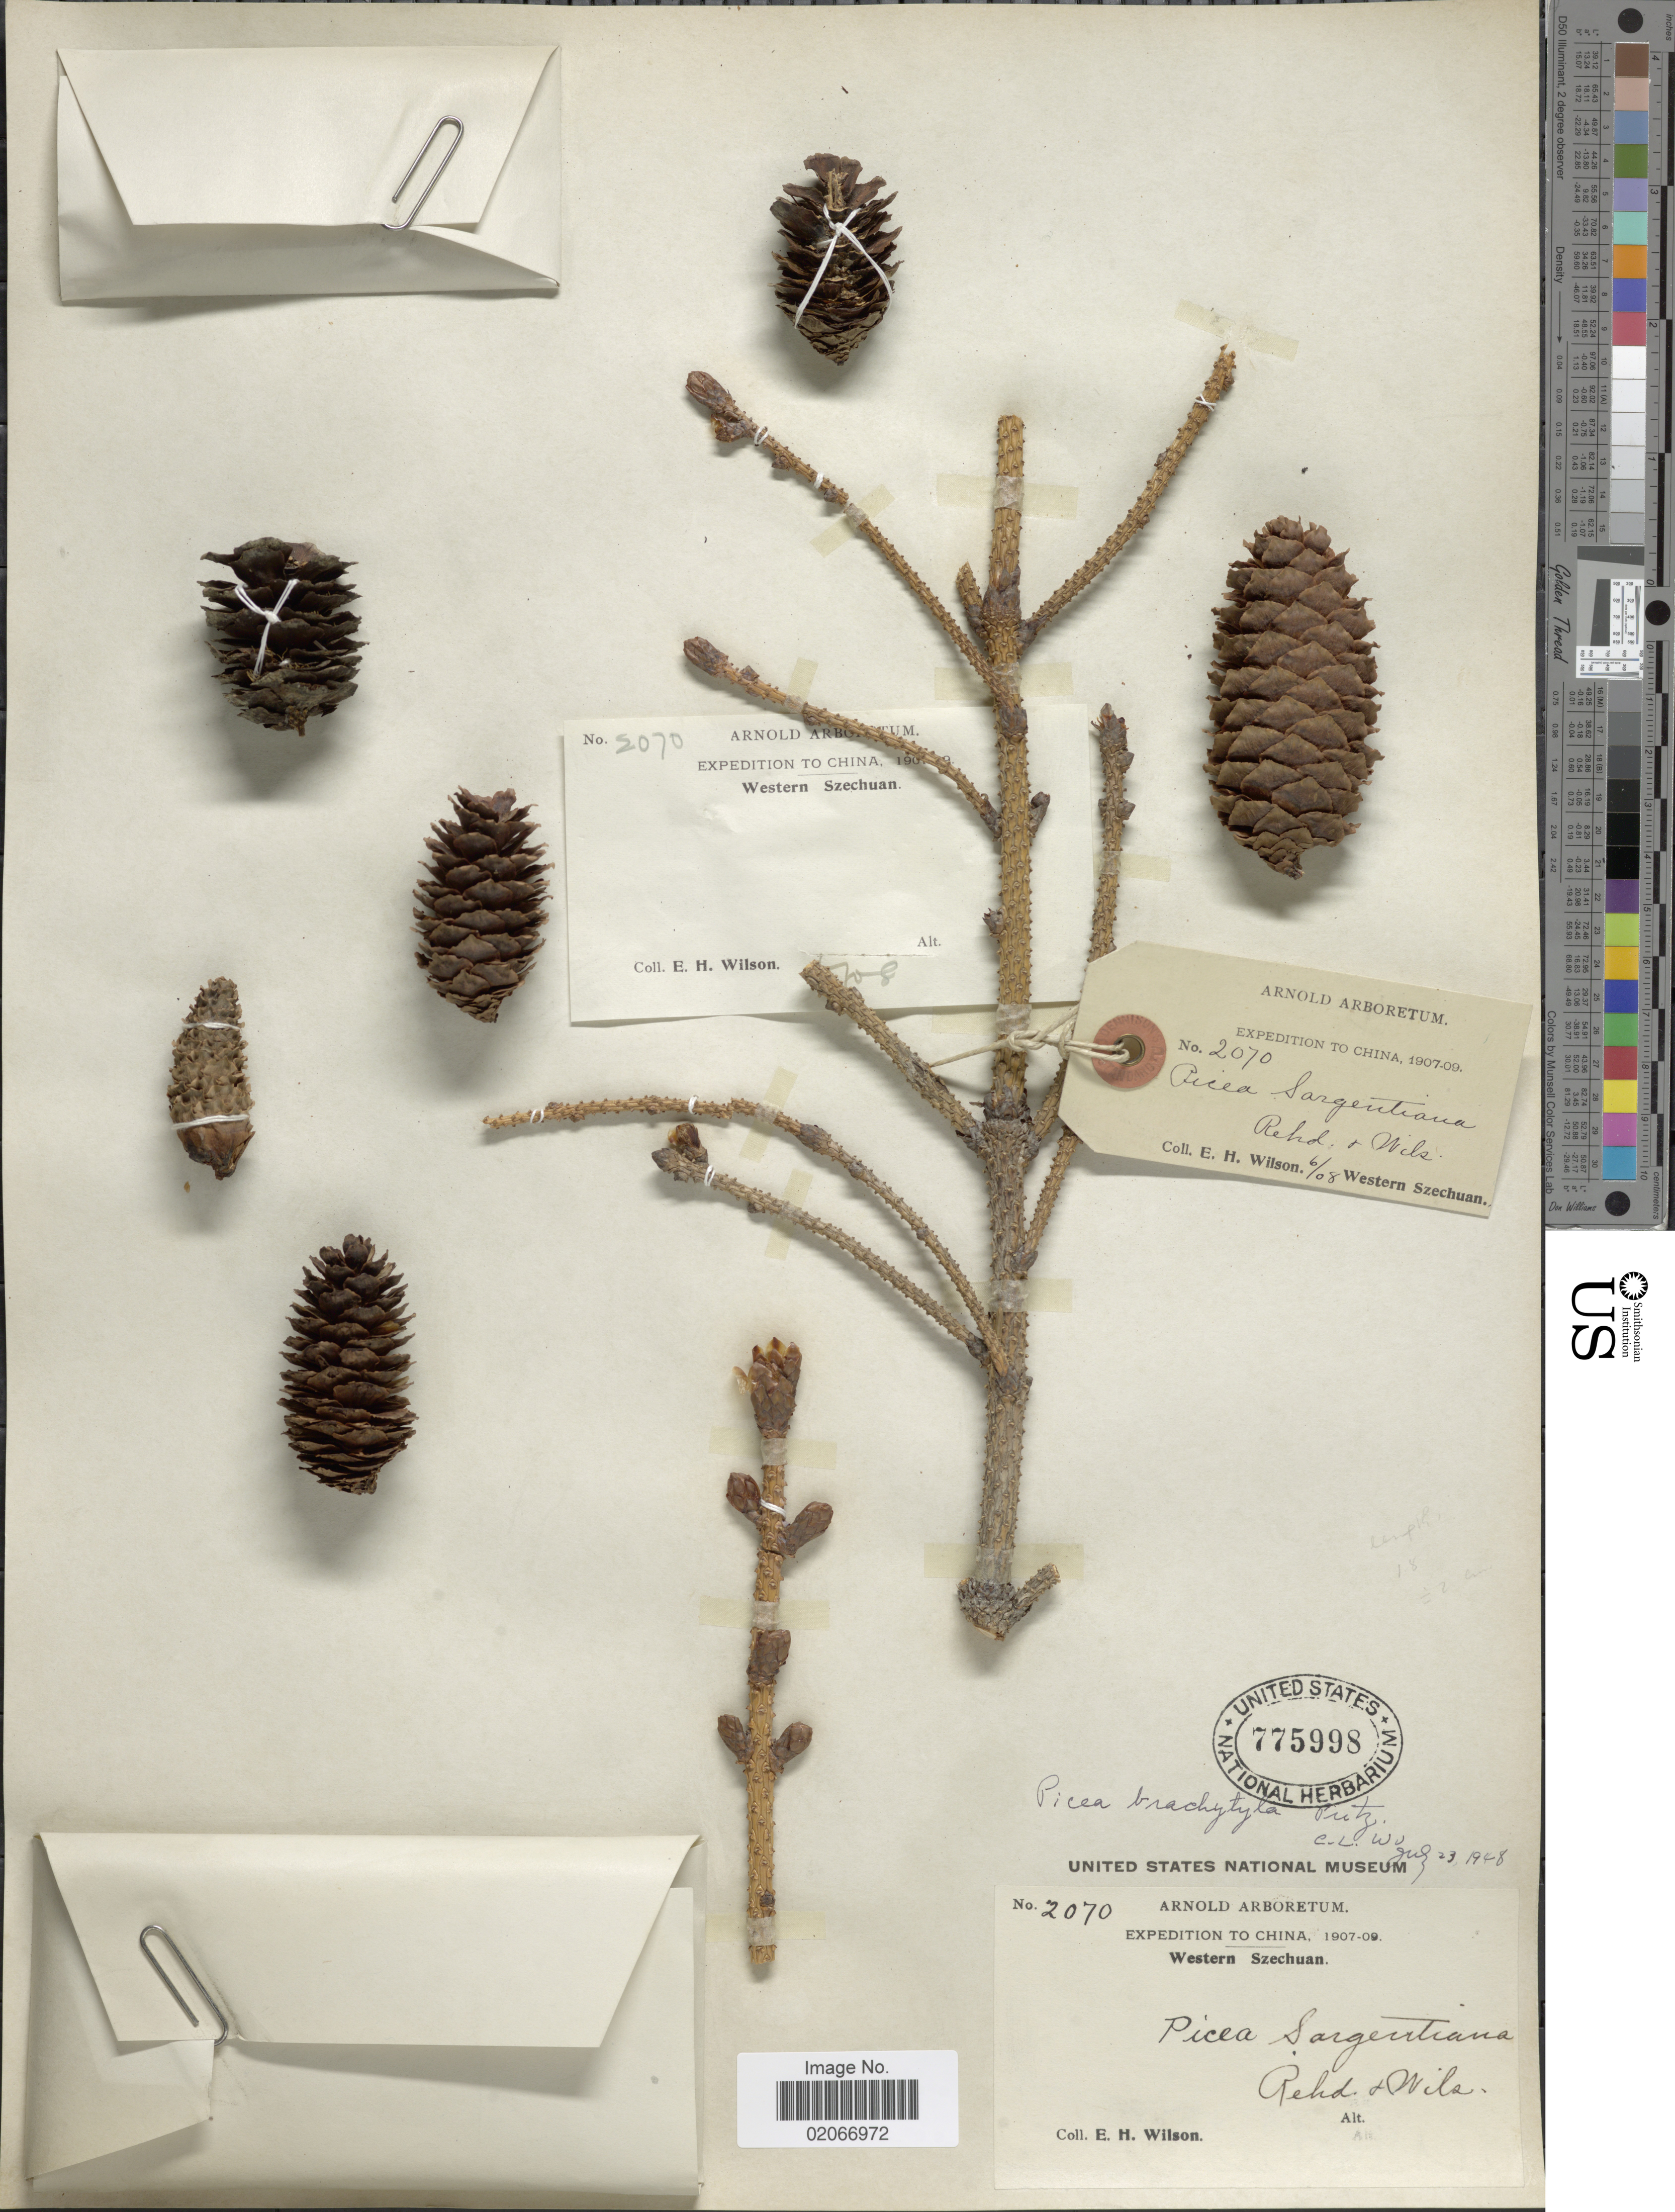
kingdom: Plantae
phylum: Tracheophyta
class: Pinopsida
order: Pinales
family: Pinaceae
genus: Picea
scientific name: Picea brachytyla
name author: (Franch.) E. Pritz.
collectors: E. Wilson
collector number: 2070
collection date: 1908-06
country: China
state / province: Sichuan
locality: Western Szechuan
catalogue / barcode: US 775998